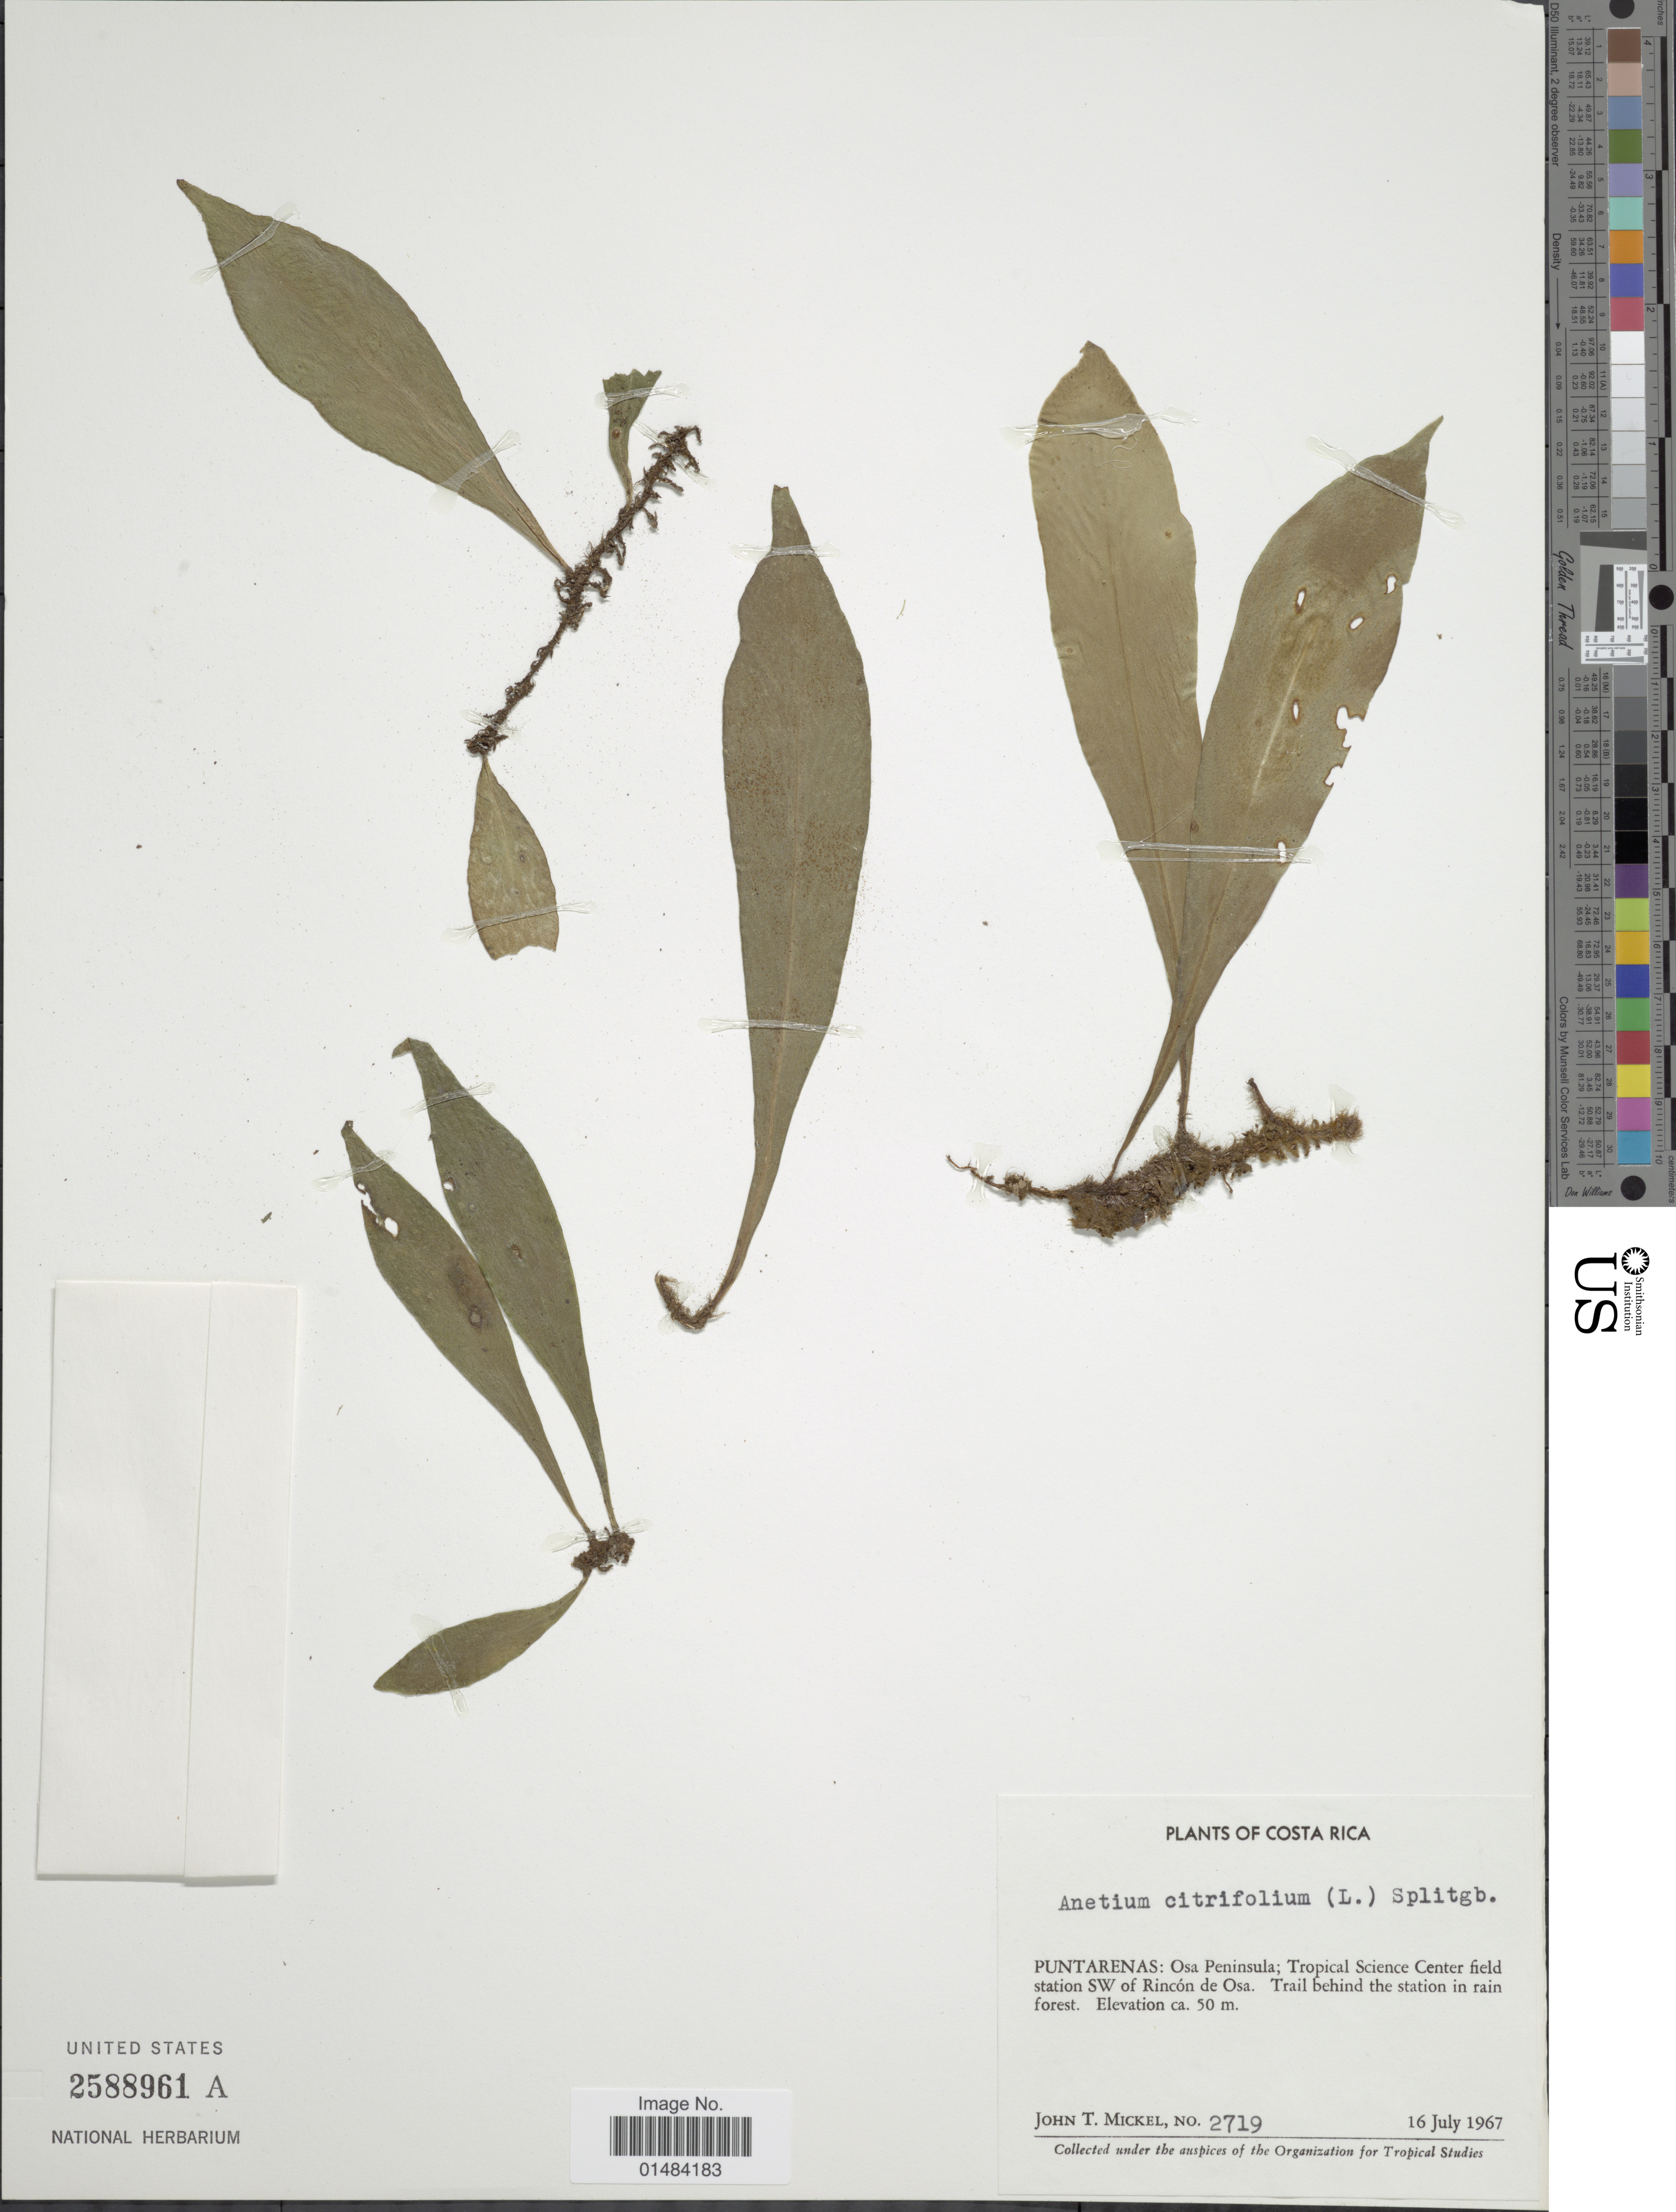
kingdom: Plantae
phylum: Tracheophyta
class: Polypodiopsida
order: Polypodiales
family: Pteridaceae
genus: Anetium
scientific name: Anetium citrifolium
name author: (L.) Splitg.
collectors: J. T. Mickel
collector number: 2719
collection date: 1967-07-16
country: Costa Rica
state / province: Puntarenas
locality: Costa Rica, Puntarenas: Osa Peninsula; Tropical Science Center field station SW of Rincon de Osa. Trail behind the station in rain forest.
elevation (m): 50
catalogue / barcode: US 2588961A